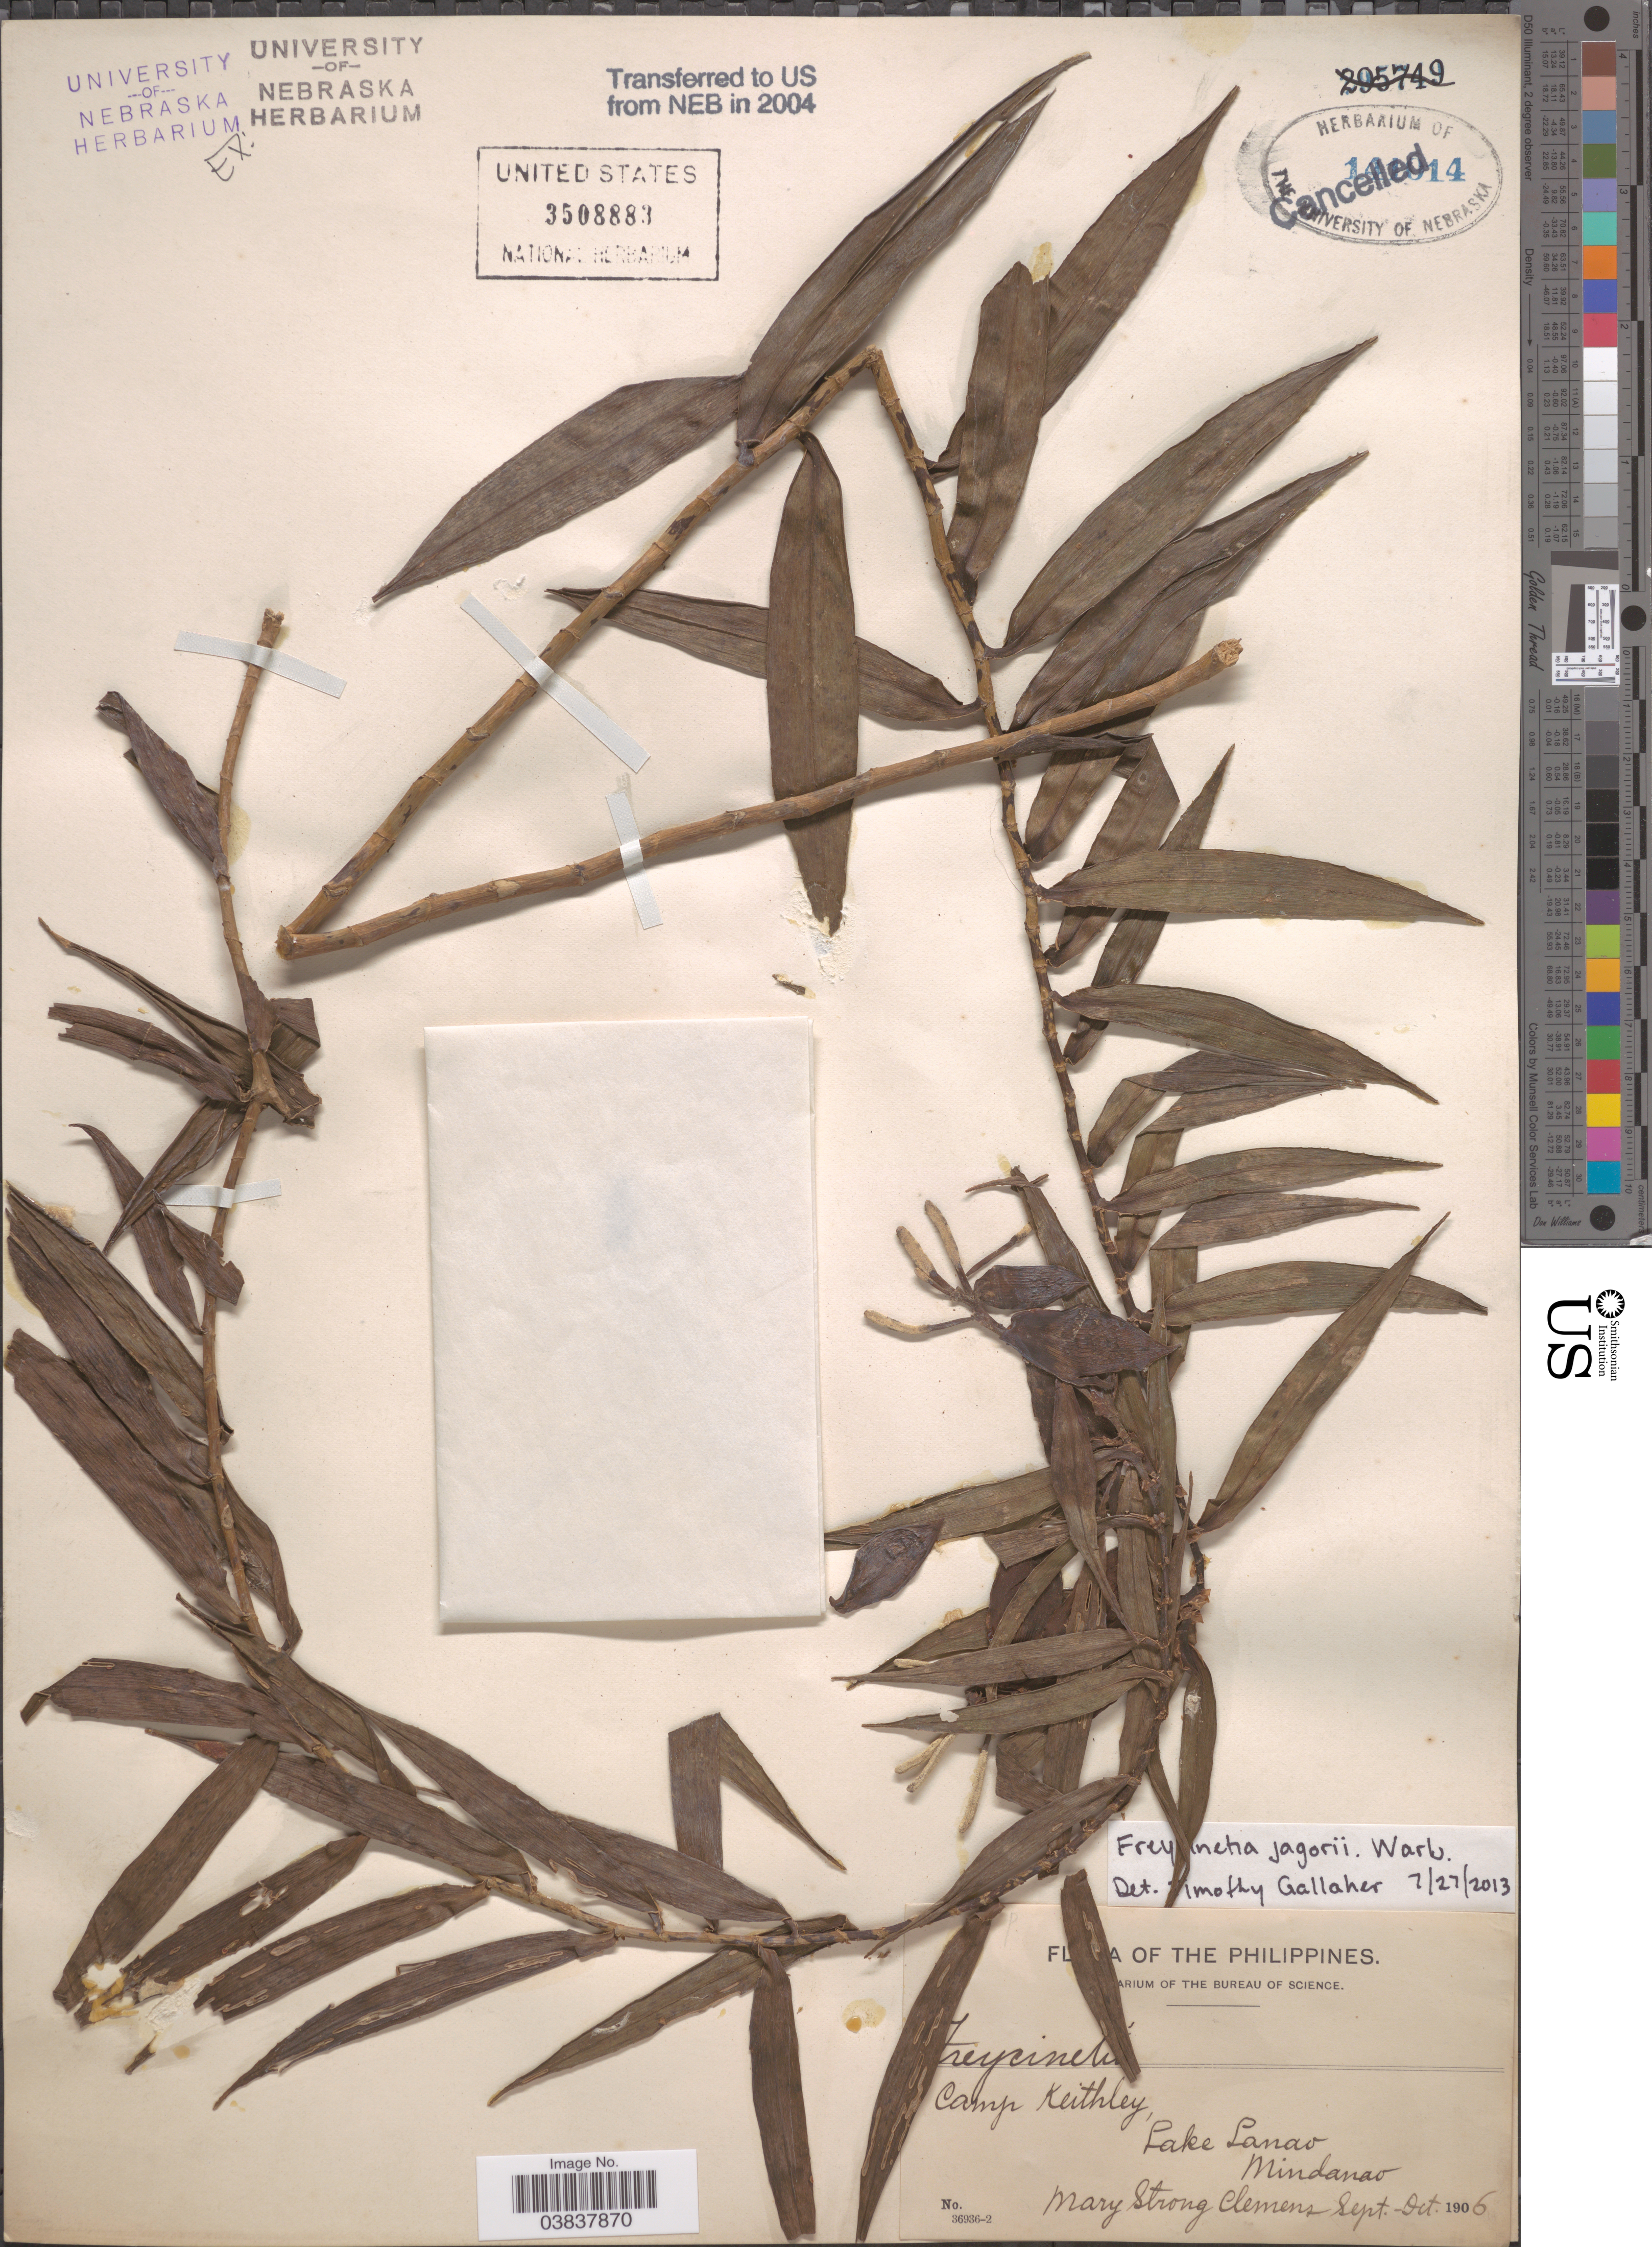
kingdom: Plantae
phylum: Tracheophyta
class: Liliopsida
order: Pandanales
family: Pandanaceae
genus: Freycinetia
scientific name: Freycinetia jagorii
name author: Warb.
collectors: M. S. Clemens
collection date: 1906-09/1906-10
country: Philippines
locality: Camp Keithley, Lake Lanao, Mindanao.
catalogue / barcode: US 3508883